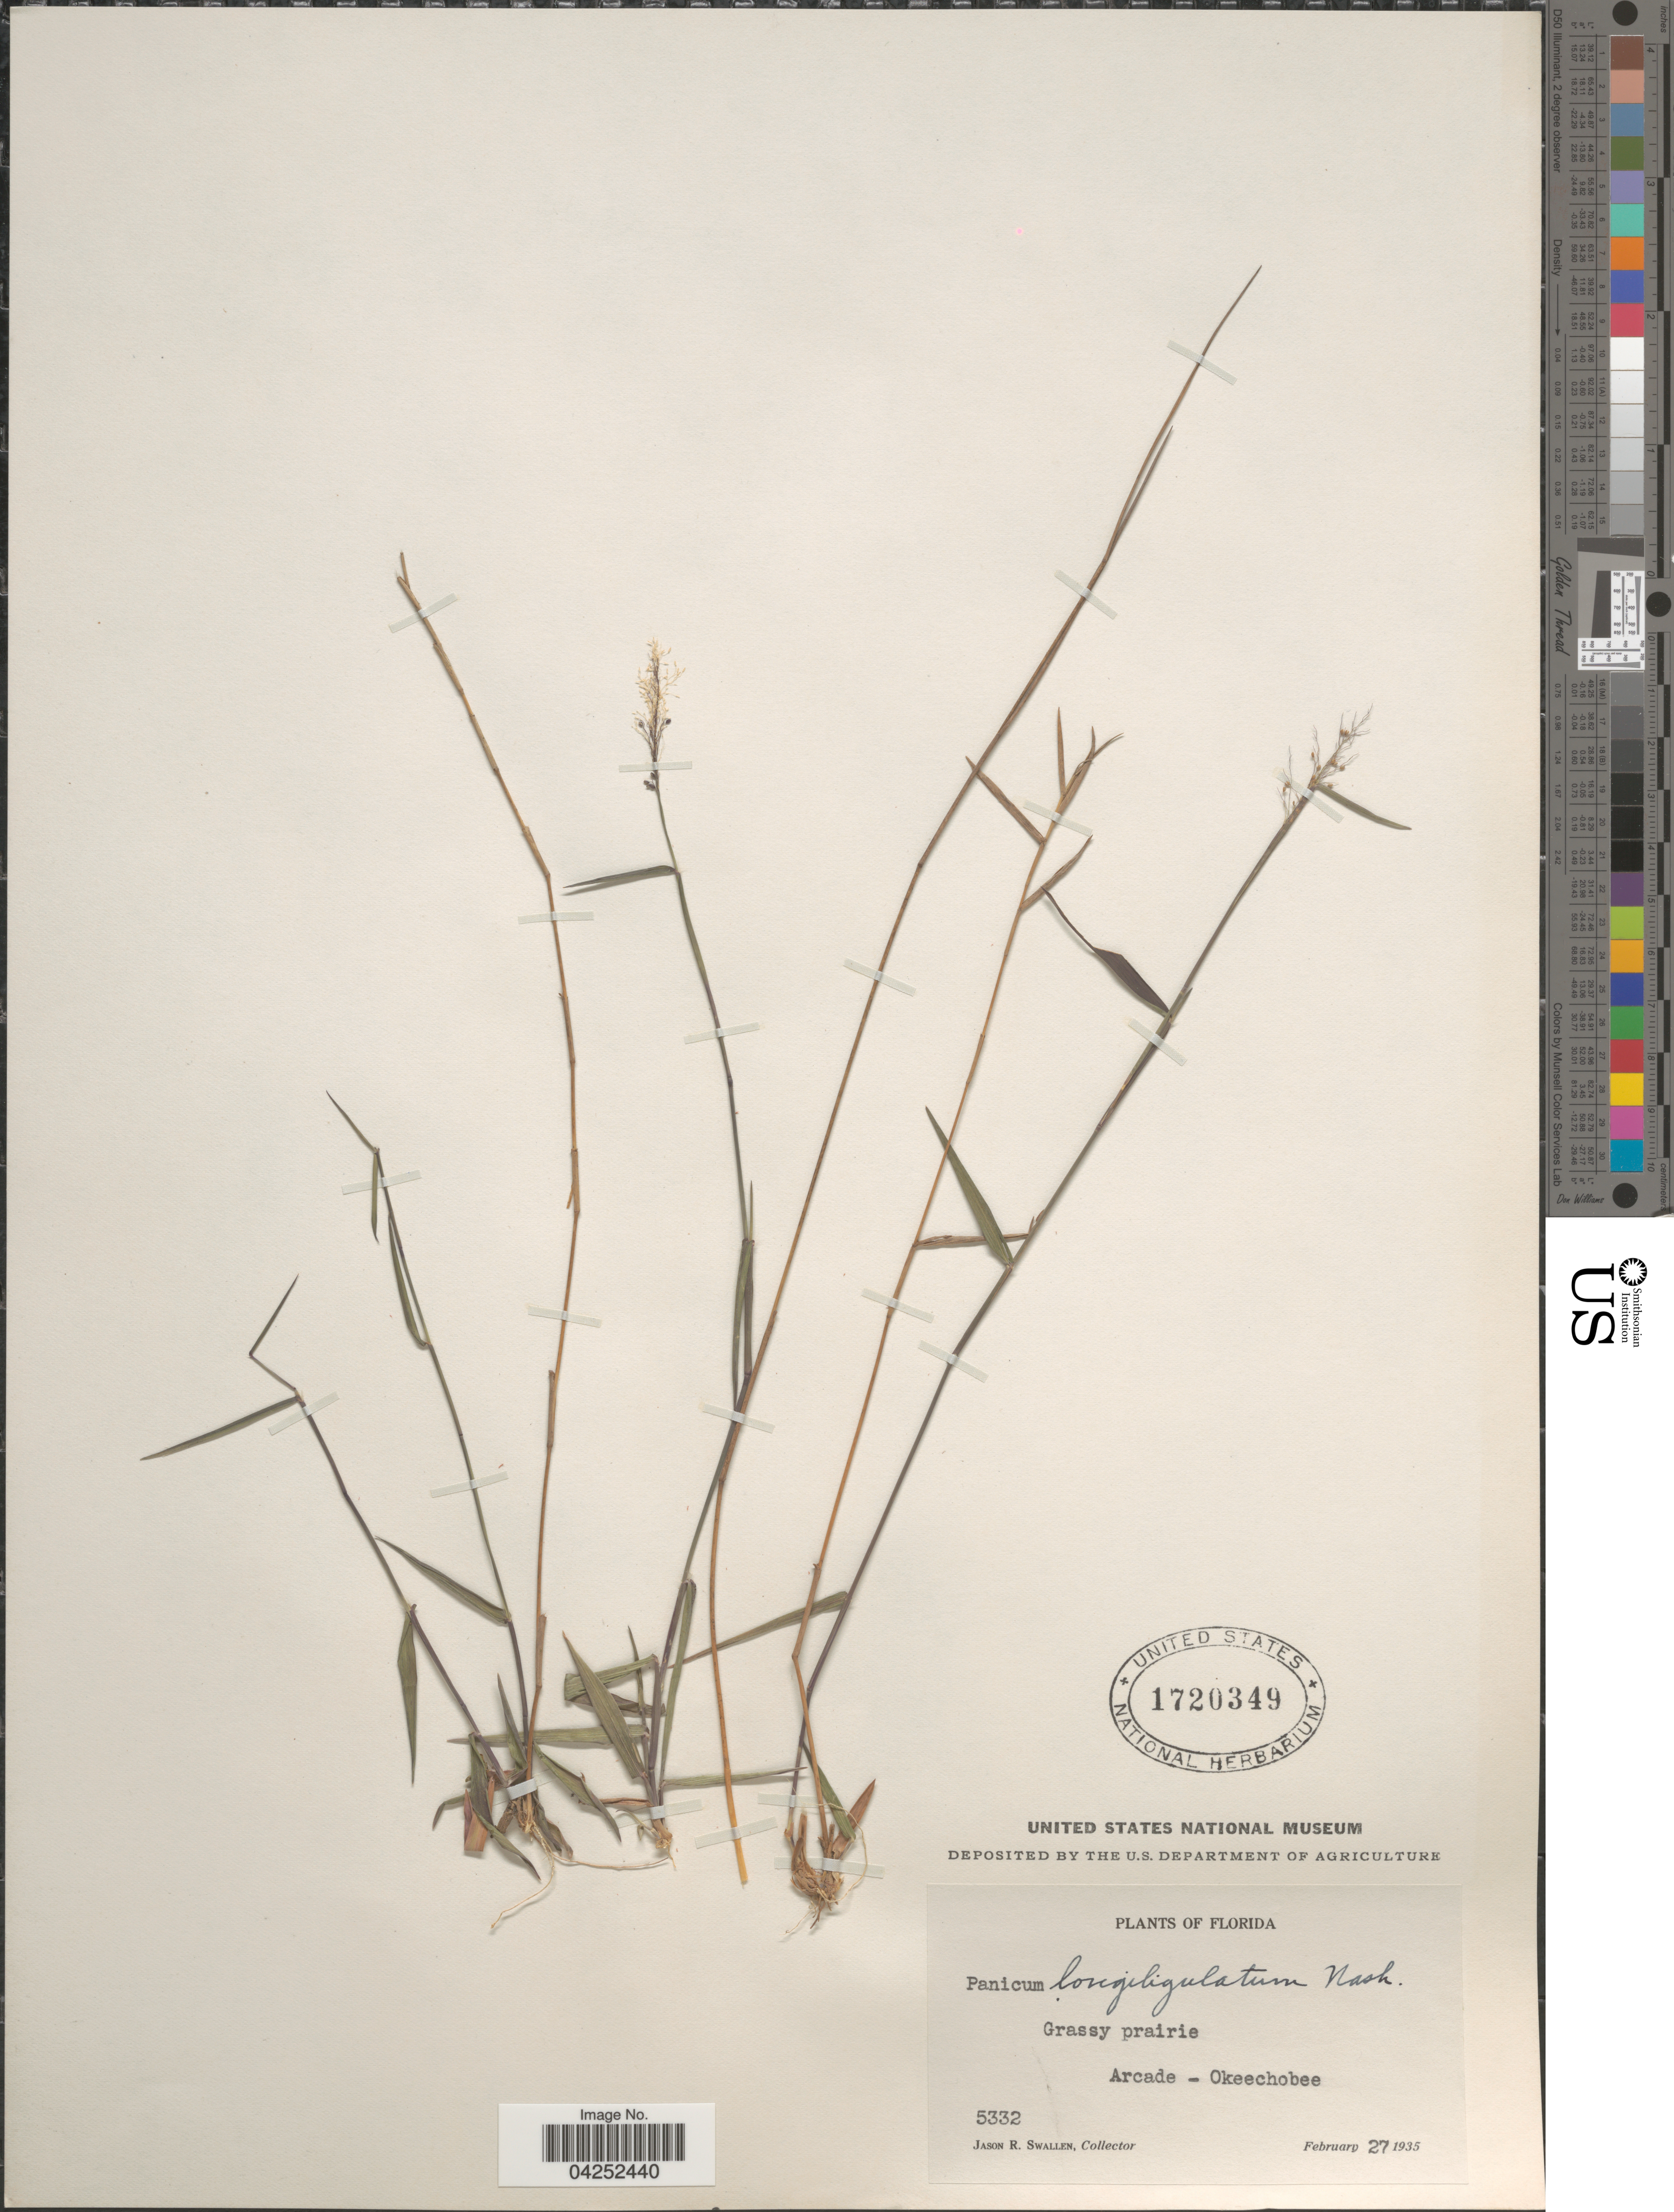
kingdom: Plantae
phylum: Tracheophyta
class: Liliopsida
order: Poales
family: Poaceae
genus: Dichanthelium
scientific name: Dichanthelium bicknellii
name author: (Nash) LeBlond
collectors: J. R. Swallen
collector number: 5332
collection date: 1935-02-27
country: United States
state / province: Florida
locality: Arcade - Okeechobee.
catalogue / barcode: US 1720349